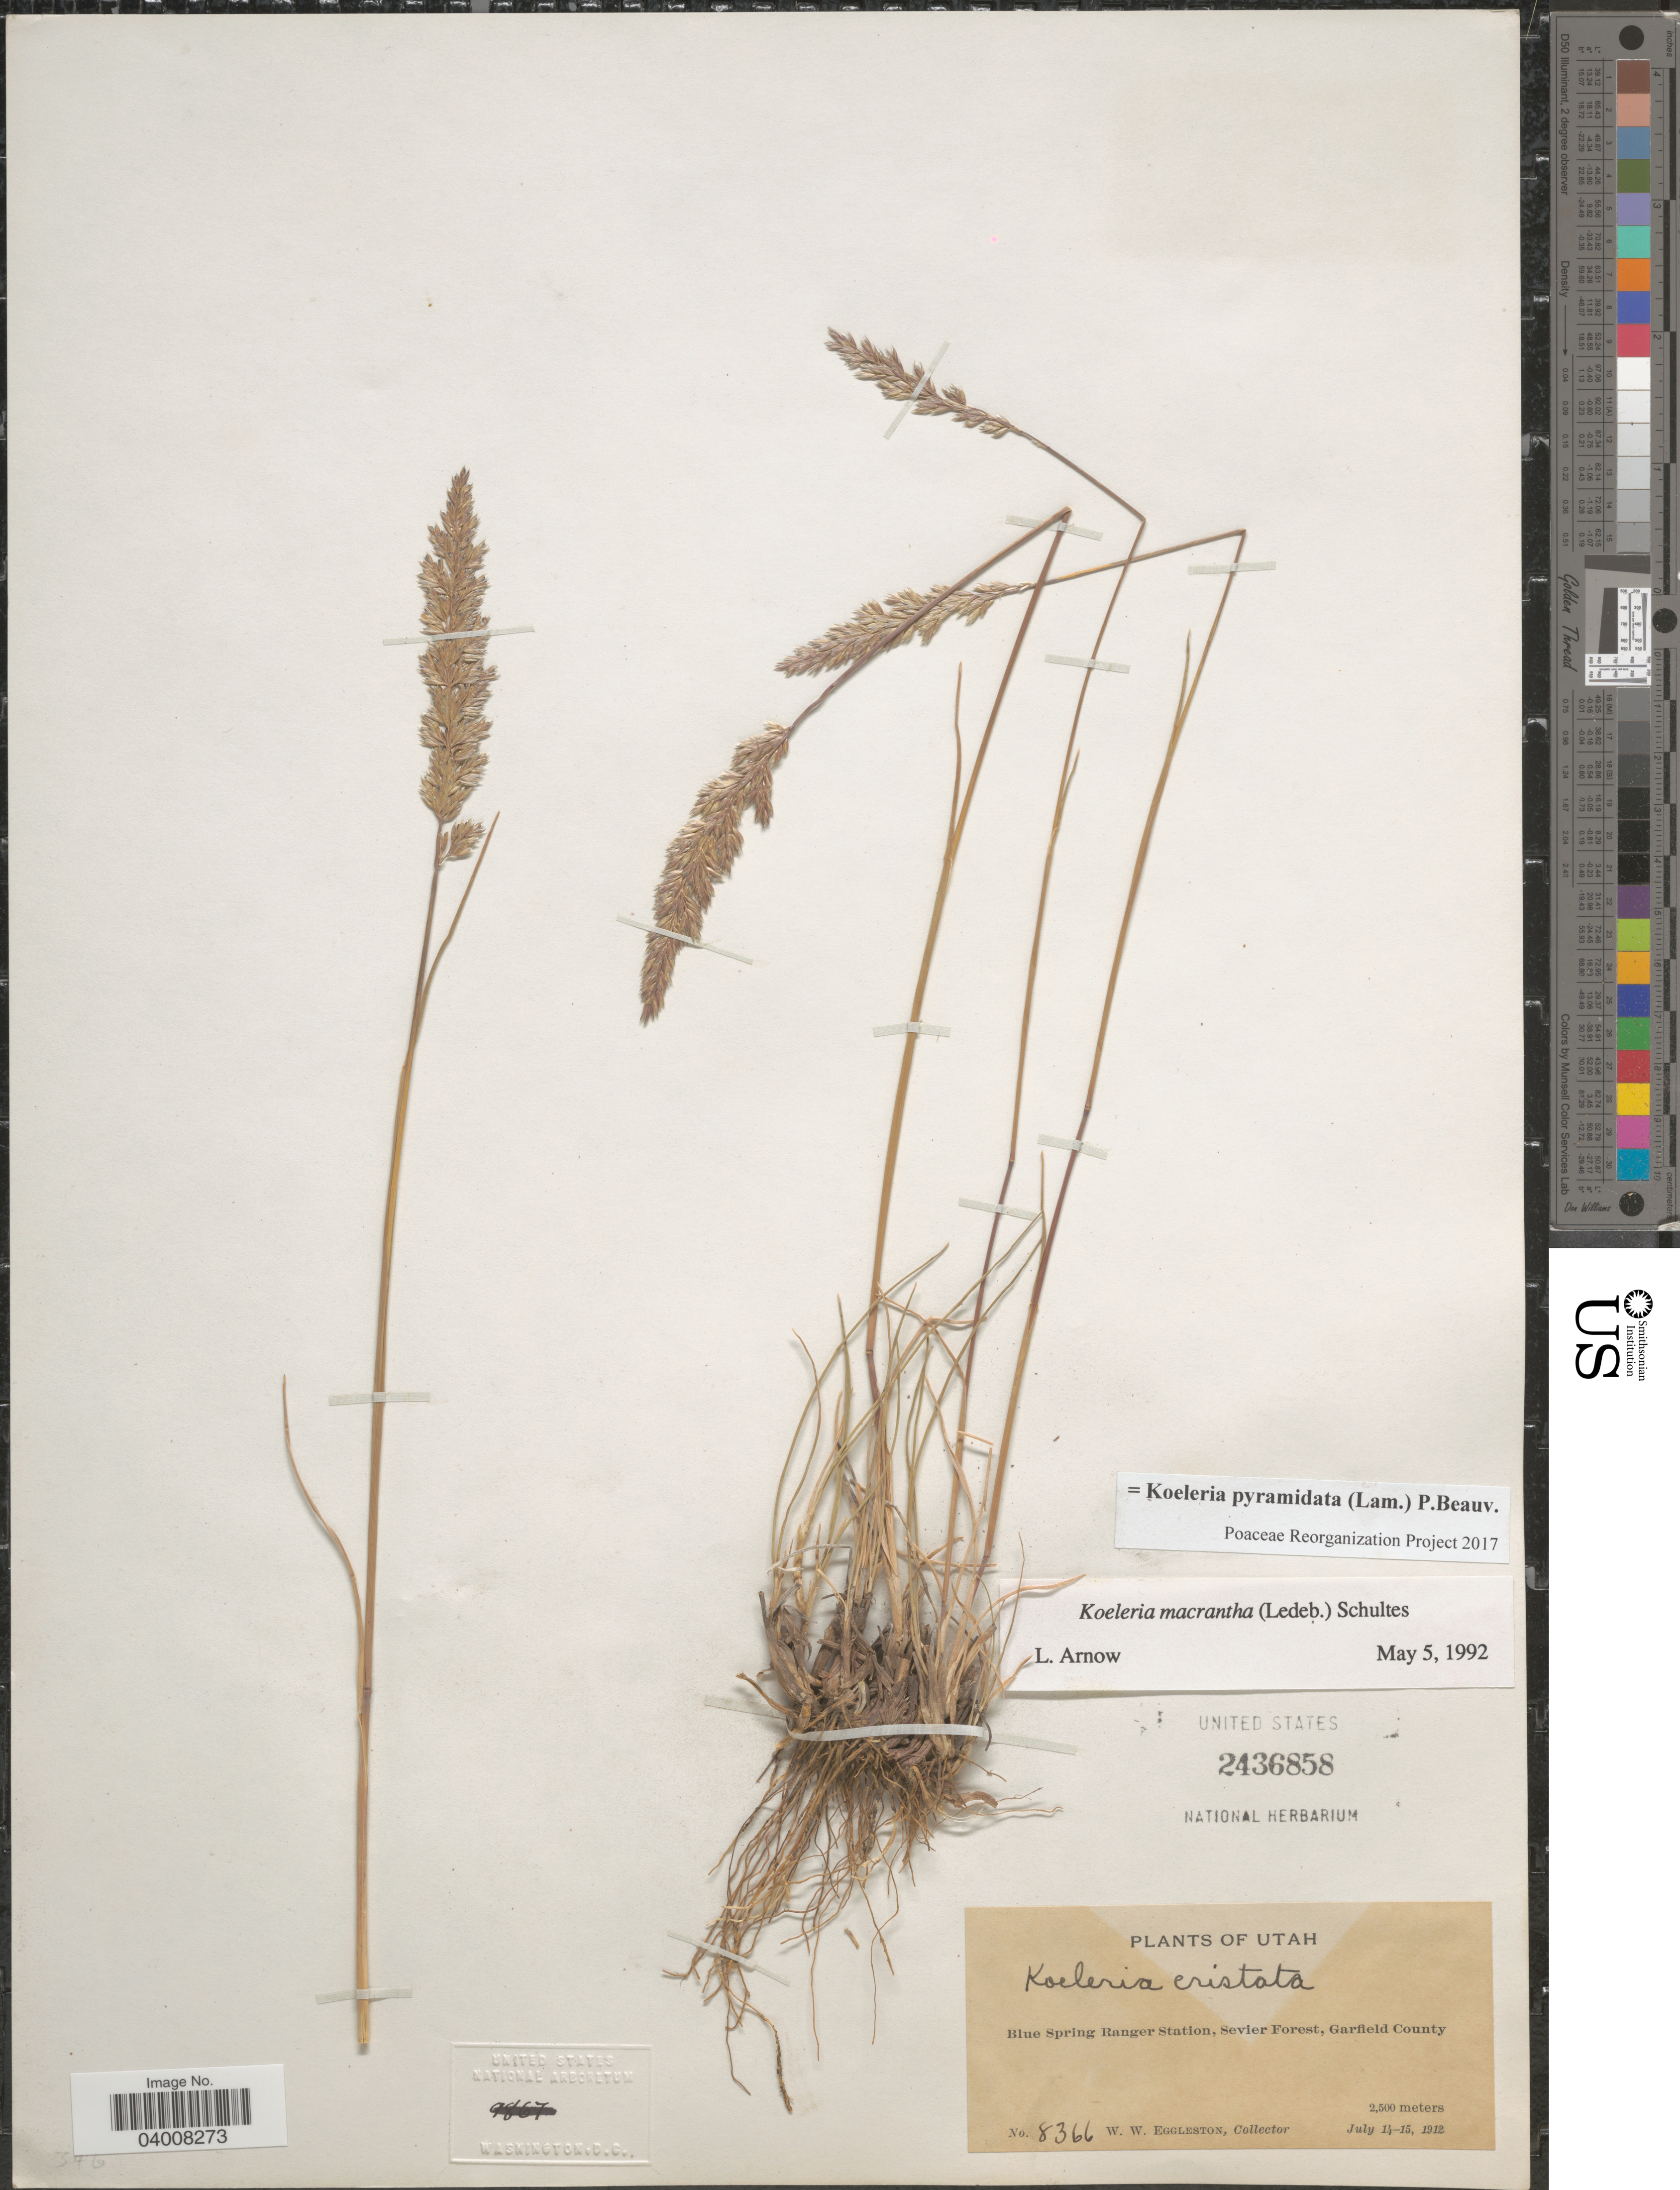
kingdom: Plantae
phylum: Tracheophyta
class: Liliopsida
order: Poales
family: Poaceae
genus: Koeleria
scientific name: Koeleria pyramidata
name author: (Lam.) P. Beauv.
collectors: W. W. Eggleston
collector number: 8366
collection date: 1912-07-14/1912-07-15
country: United States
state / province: Utah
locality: Blue Spring Ranger Station, Sevier Forest, Garfield County.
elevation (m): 2500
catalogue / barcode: US 2436858